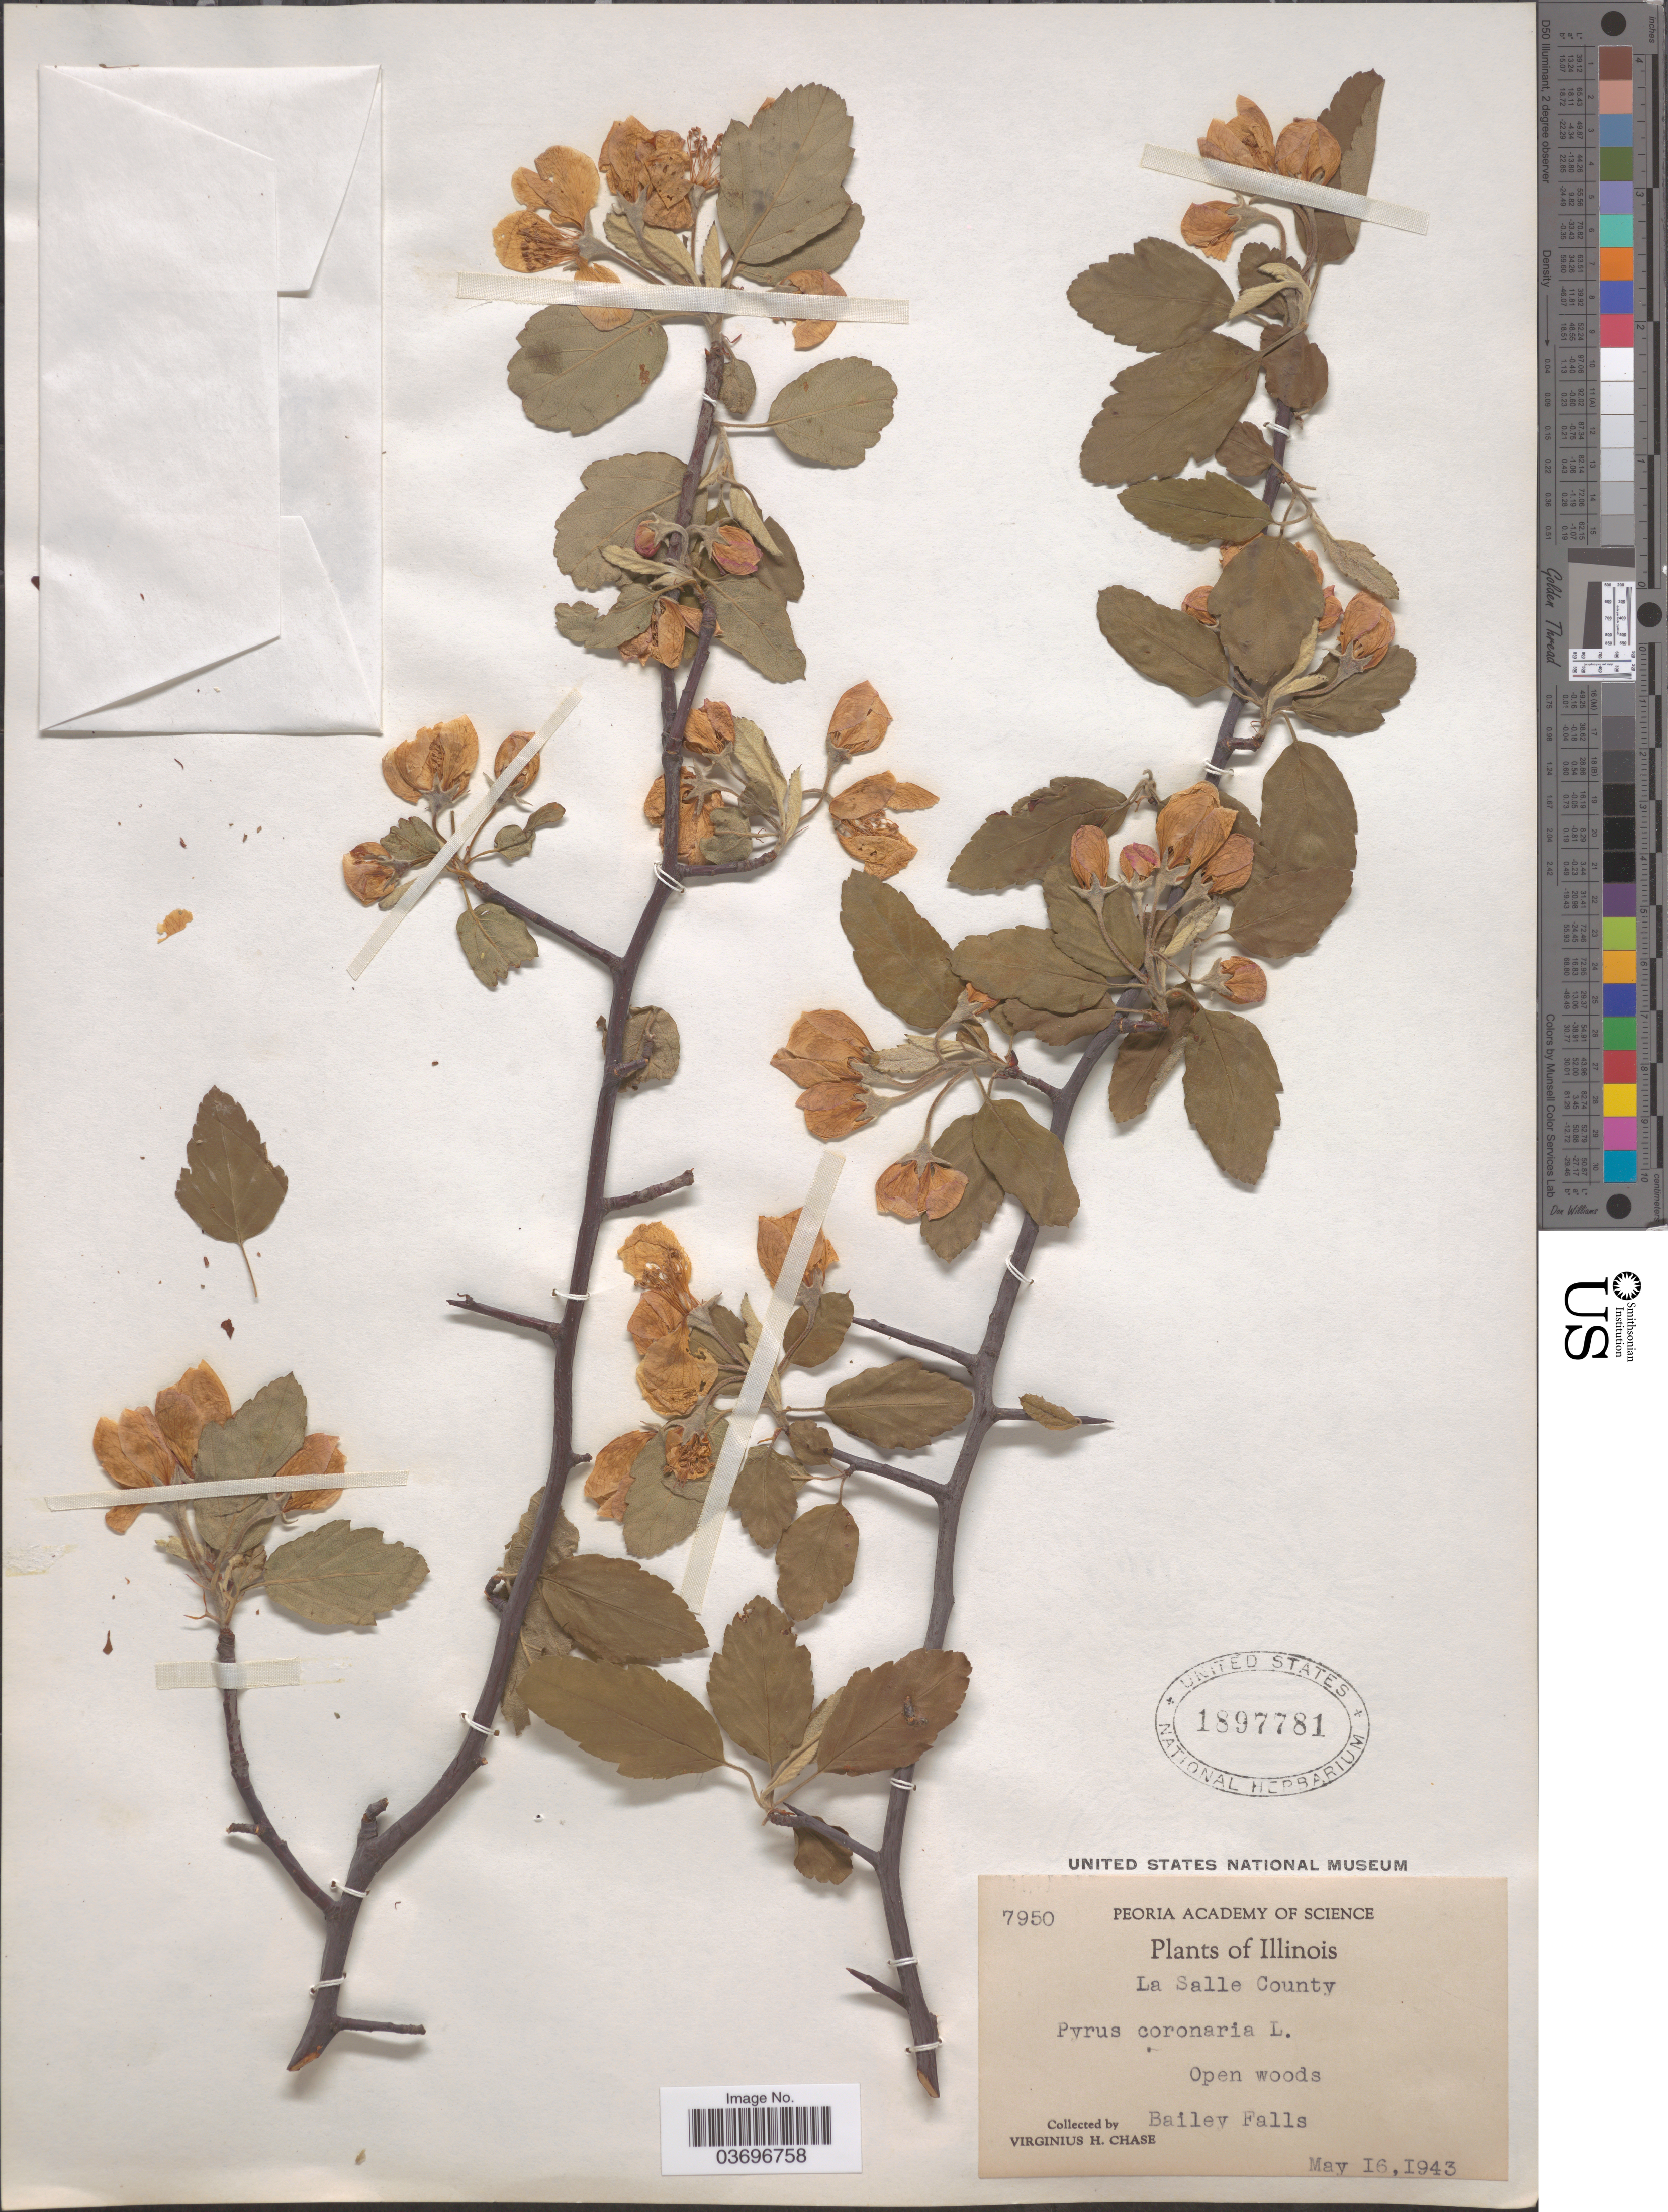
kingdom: Plantae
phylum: Tracheophyta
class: Magnoliopsida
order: Rosales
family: Rosaceae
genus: Malus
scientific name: Malus coronaria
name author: (L.) Mill.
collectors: V. H. Chase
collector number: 7950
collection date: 1943-05-16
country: United States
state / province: Illinois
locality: La Salle County. Bailey Falls.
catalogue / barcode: US 1897781